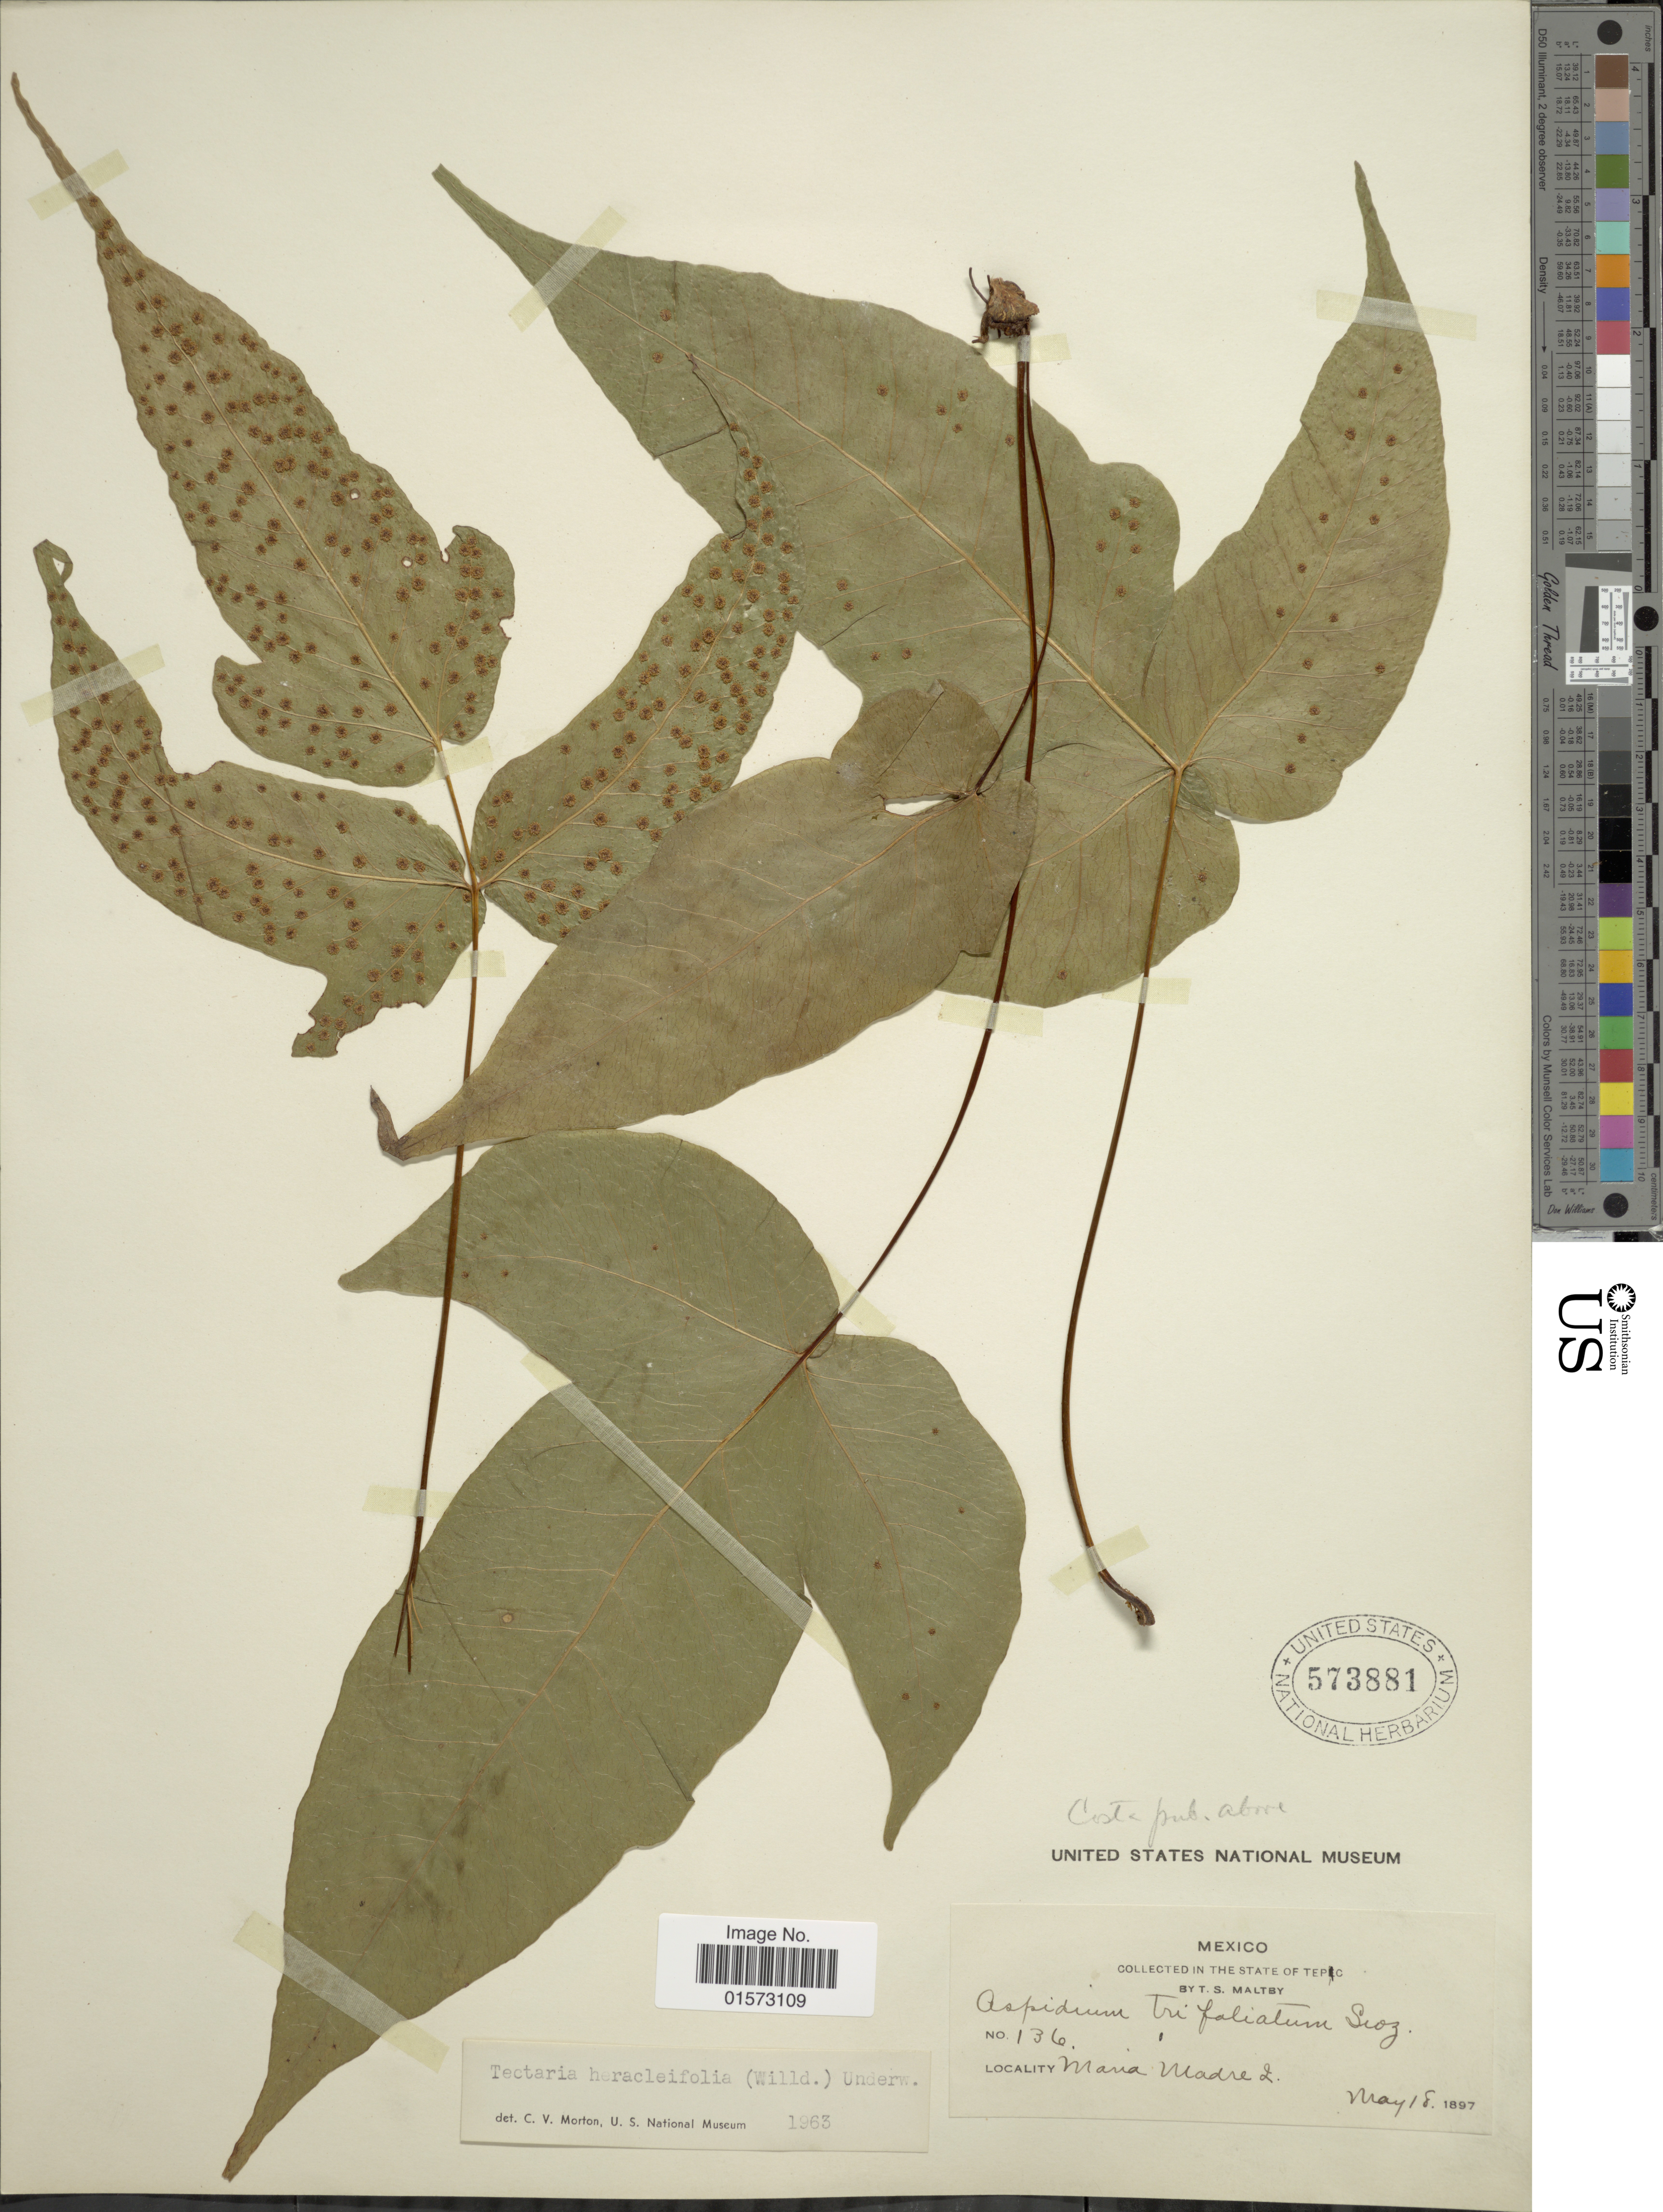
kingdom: Plantae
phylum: Tracheophyta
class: Polypodiopsida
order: Polypodiales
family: Tectariaceae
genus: Tectaria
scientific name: Tectaria heracleifolia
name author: (Willd.) Underw.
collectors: F. S. Maltby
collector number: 136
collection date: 1897-05-18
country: Mexico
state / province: Nayarit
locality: The State of Tepic, Maria Madre I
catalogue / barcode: US 573881